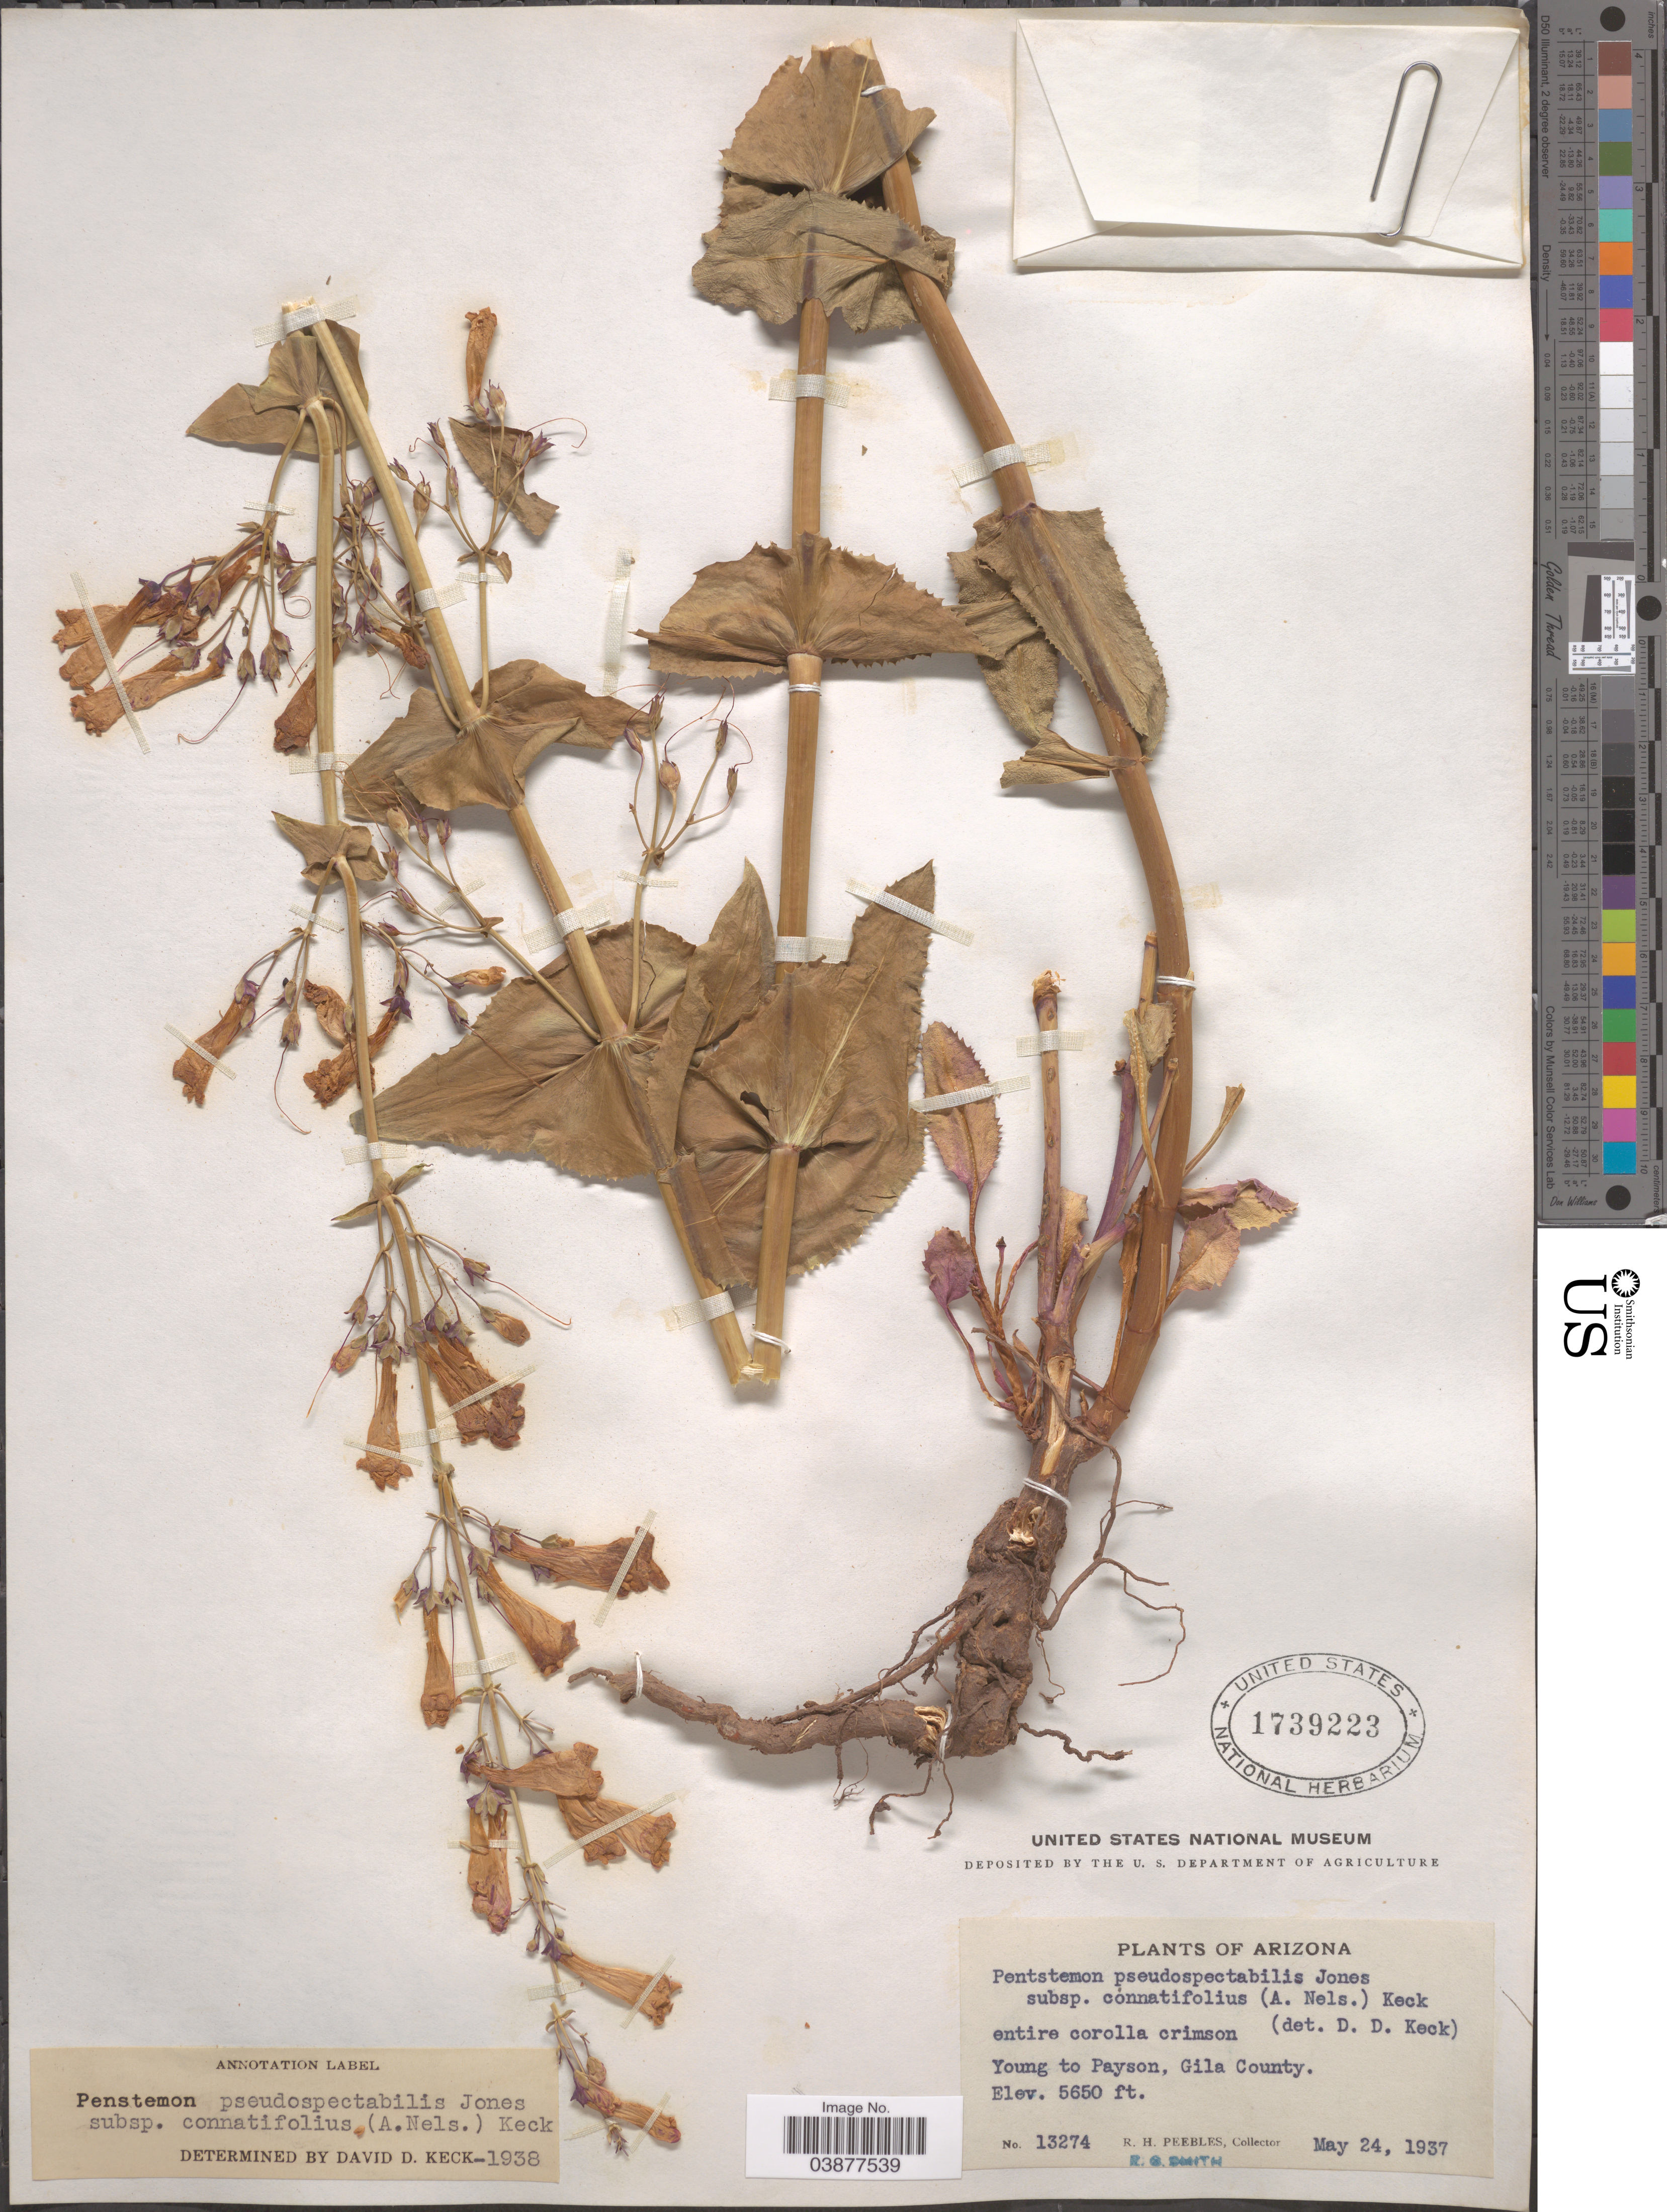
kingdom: Plantae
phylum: Tracheophyta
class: Magnoliopsida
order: Lamiales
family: Plantaginaceae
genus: Penstemon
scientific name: Penstemon pseudospectabilis var. connatifolius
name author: (A. Nelson) D.D. Keck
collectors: R. H. Peebles & R. Smith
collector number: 13274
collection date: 1937-05-24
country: United States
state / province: Arizona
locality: Young to Payson, Gila County.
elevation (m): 1722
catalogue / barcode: US 1739223